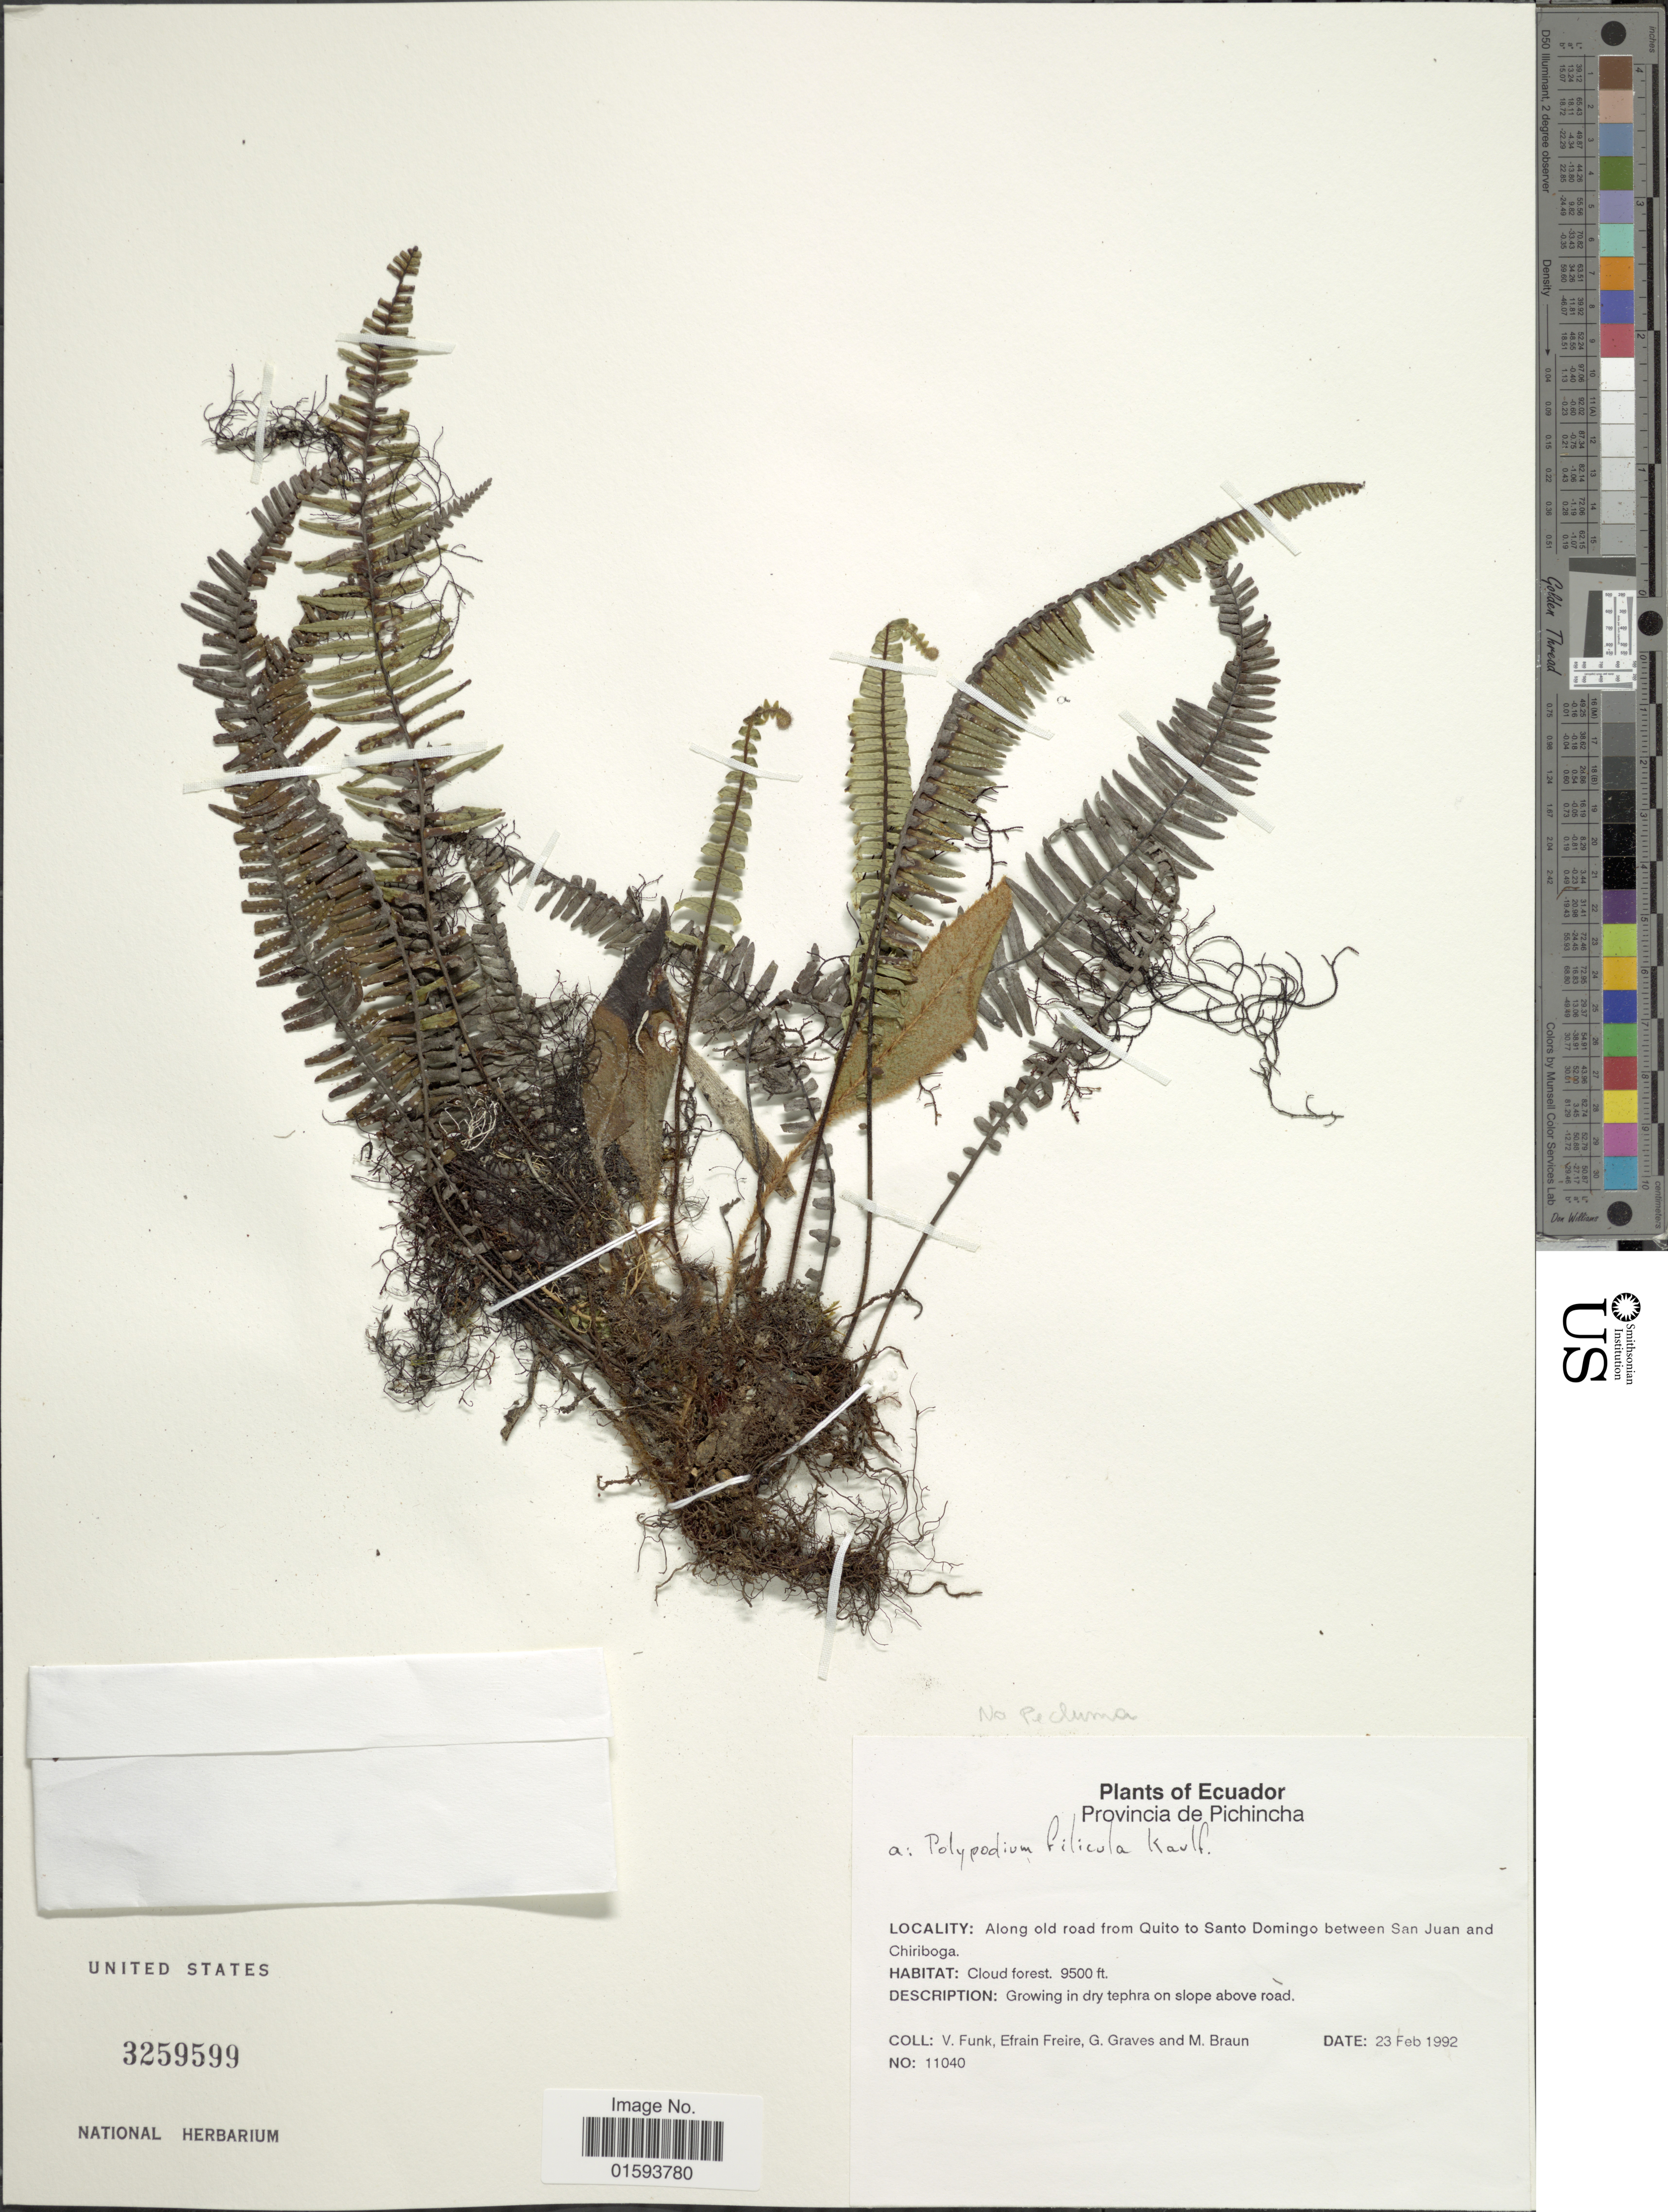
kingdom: Plantae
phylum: Tracheophyta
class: Polypodiopsida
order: Polypodiales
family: Polypodiaceae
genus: Pecluma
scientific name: Pecluma filicula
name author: (Kaulf.) M.G. Price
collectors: V. Funk, E. Freire, G. Graves & Braun, --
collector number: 11040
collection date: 1992-02-23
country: Ecuador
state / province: Pichincha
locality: Along old road from Quito to Santo Domingo between San Juan and Chiriboga.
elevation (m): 2896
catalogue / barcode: US 3259599